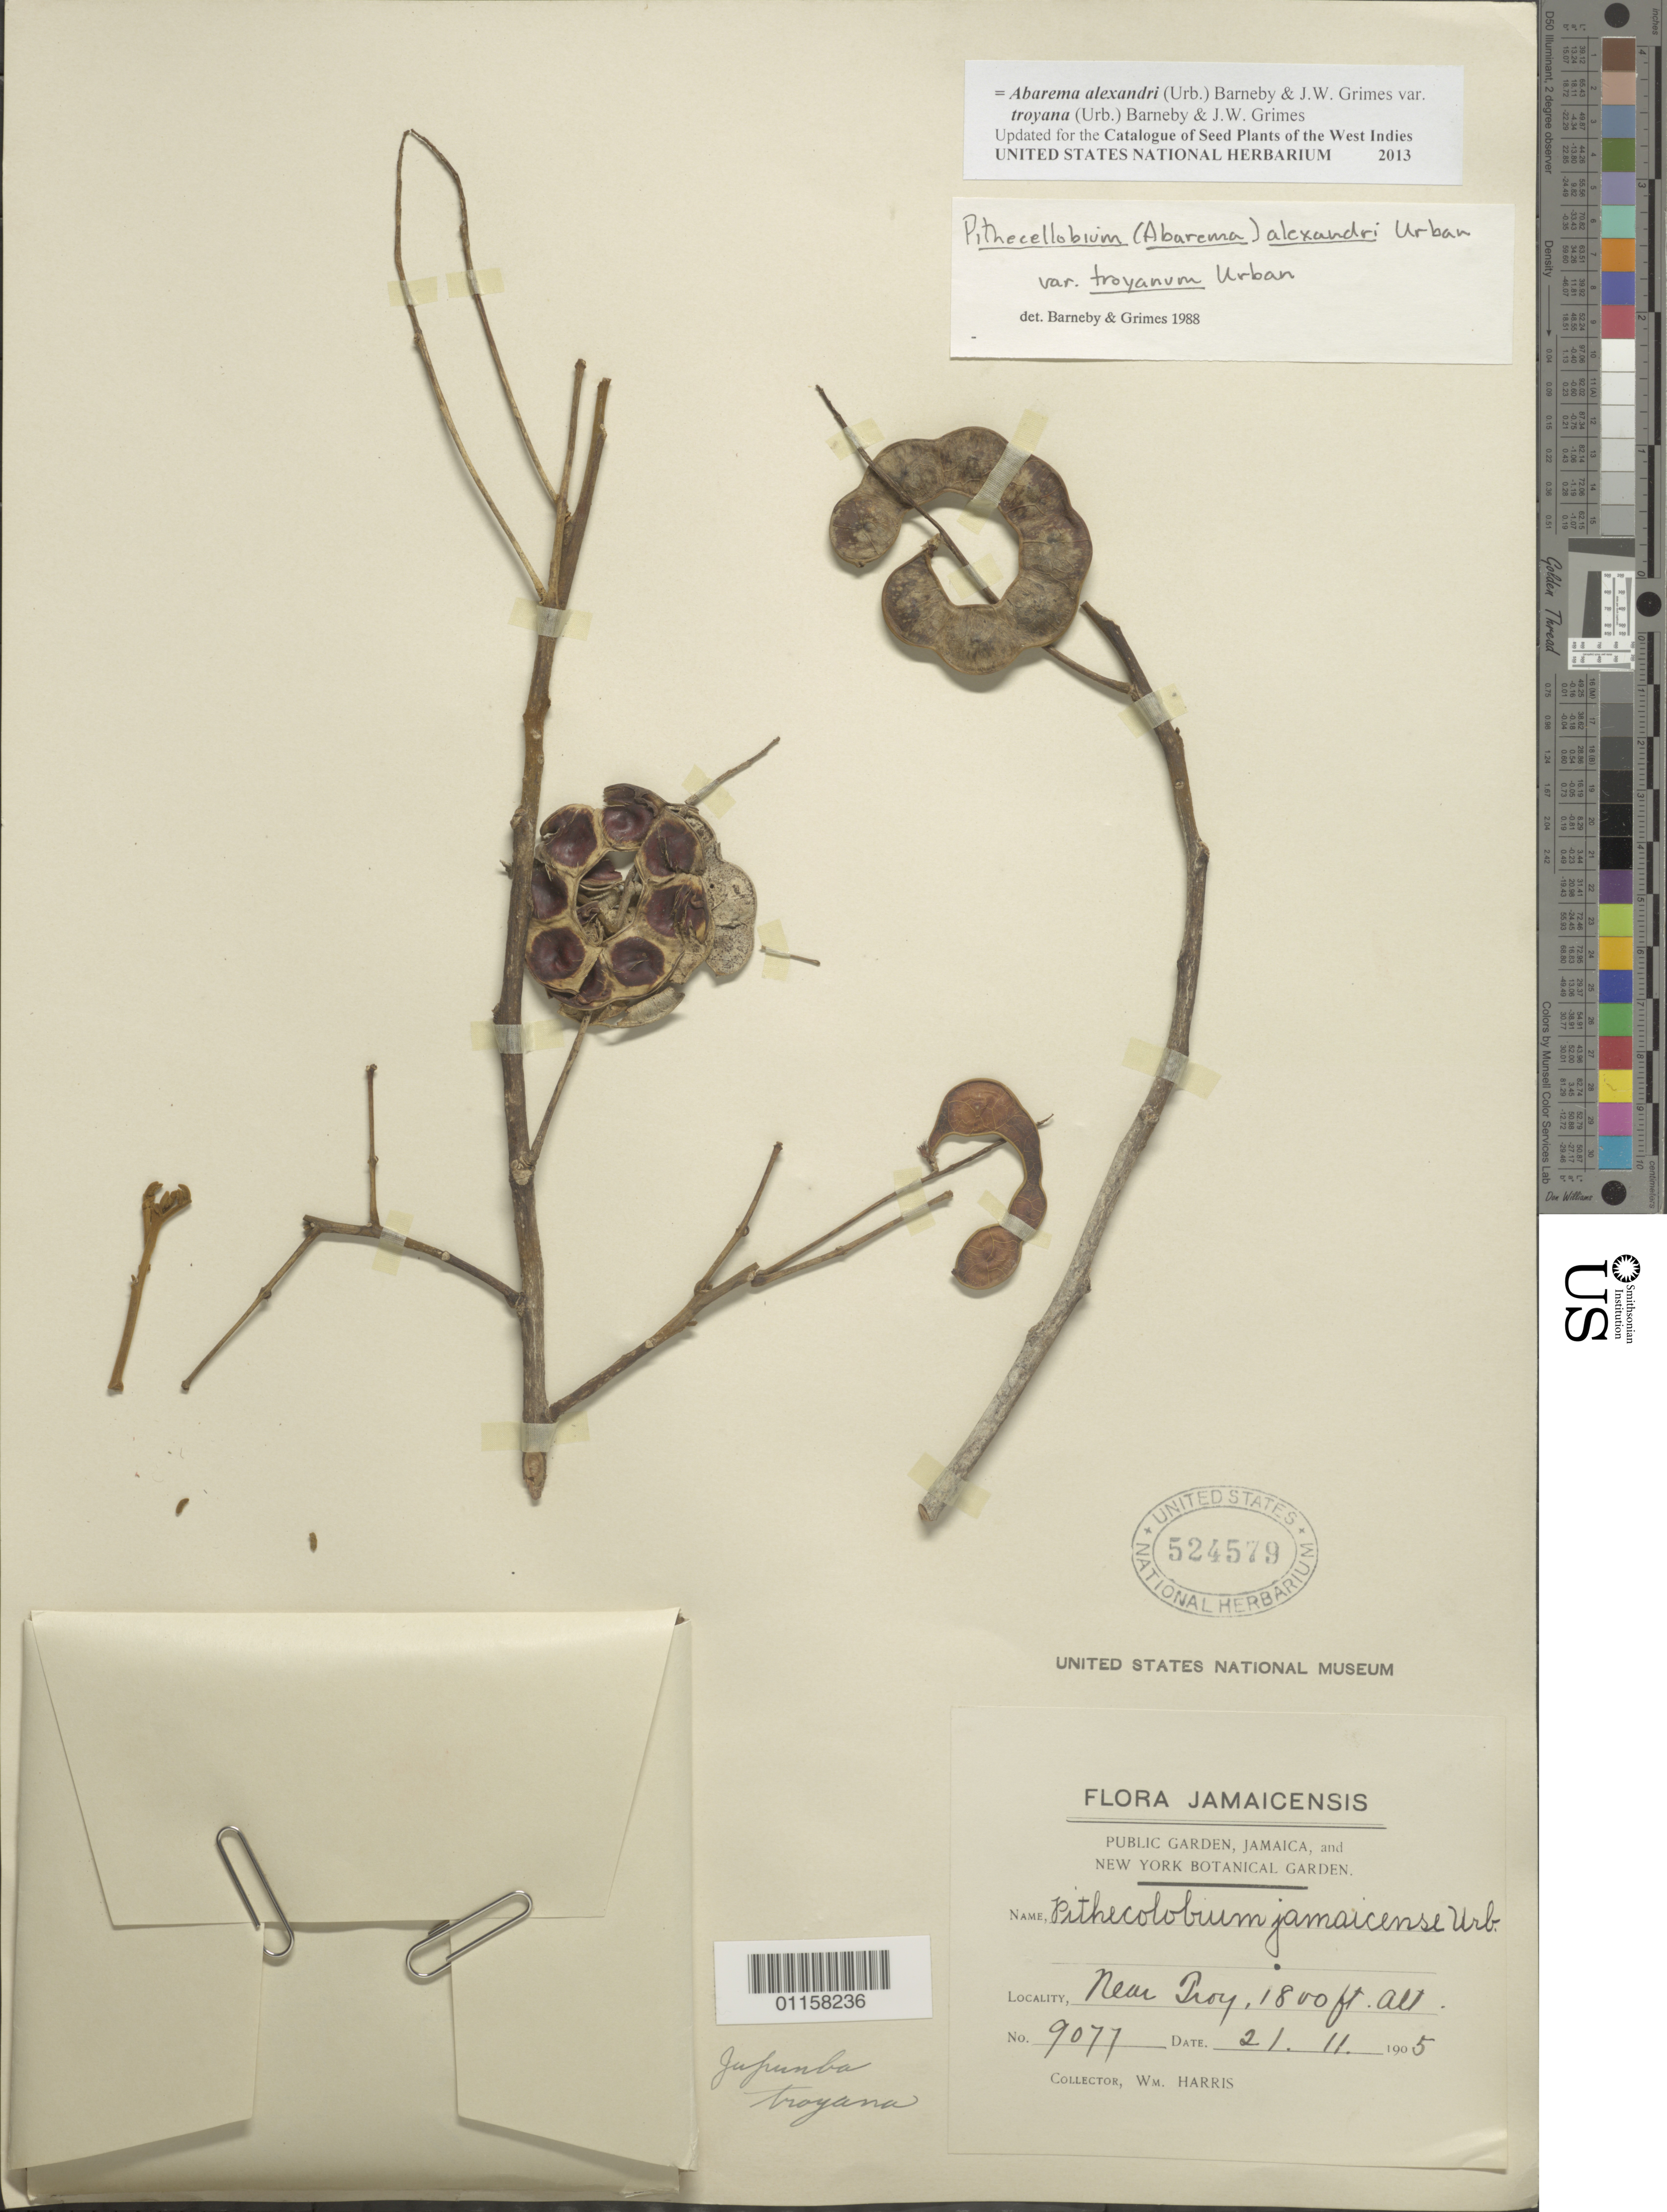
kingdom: Plantae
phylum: Tracheophyta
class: Magnoliopsida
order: Fabales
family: Fabaceae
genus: Jupunba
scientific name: Jupunba troyana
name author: (Urb.) Britton & Rose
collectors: W. H. Harris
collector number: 9077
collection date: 1905-11-21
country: Jamaica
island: Jamaica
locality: Near Troy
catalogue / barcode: US 524579